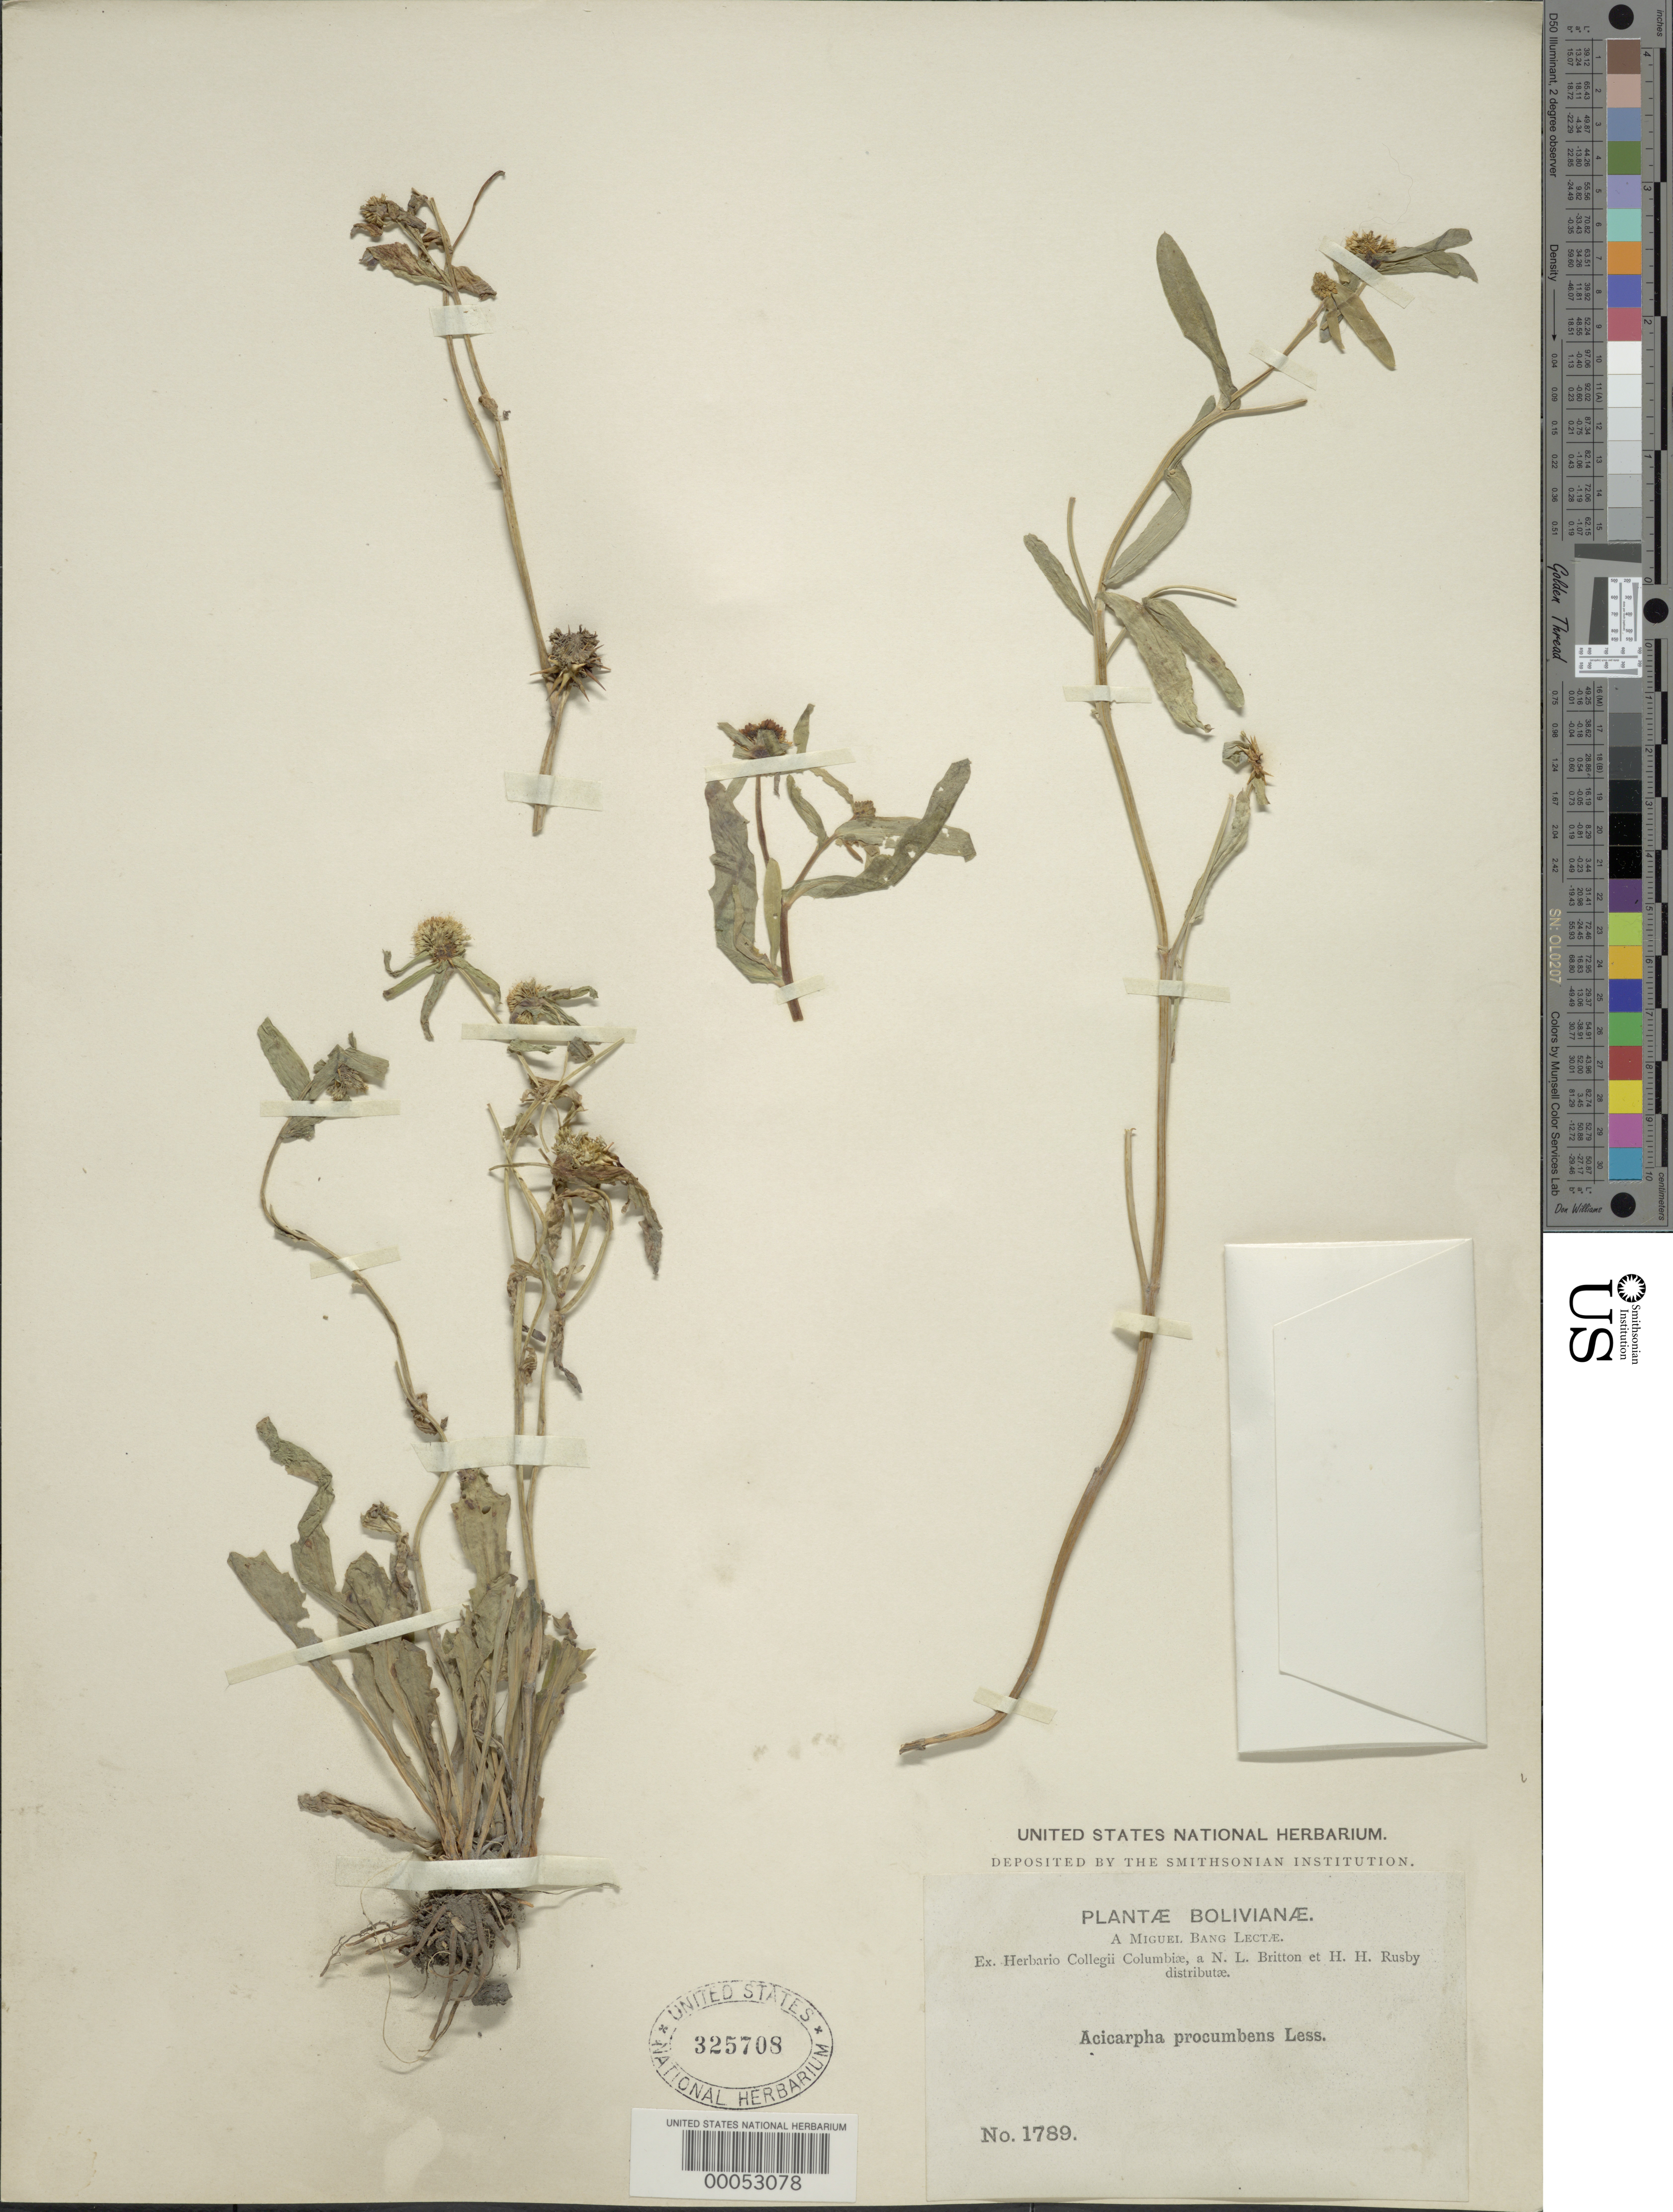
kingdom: Plantae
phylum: Tracheophyta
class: Magnoliopsida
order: Asterales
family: Calyceraceae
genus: Acicarpha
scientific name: Acicarpha procumbens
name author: Less.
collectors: N. Britton & H. H. Rusby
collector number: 1789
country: Bolivia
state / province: La Páz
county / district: Larecaja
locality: Mapiri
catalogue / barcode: US 325708